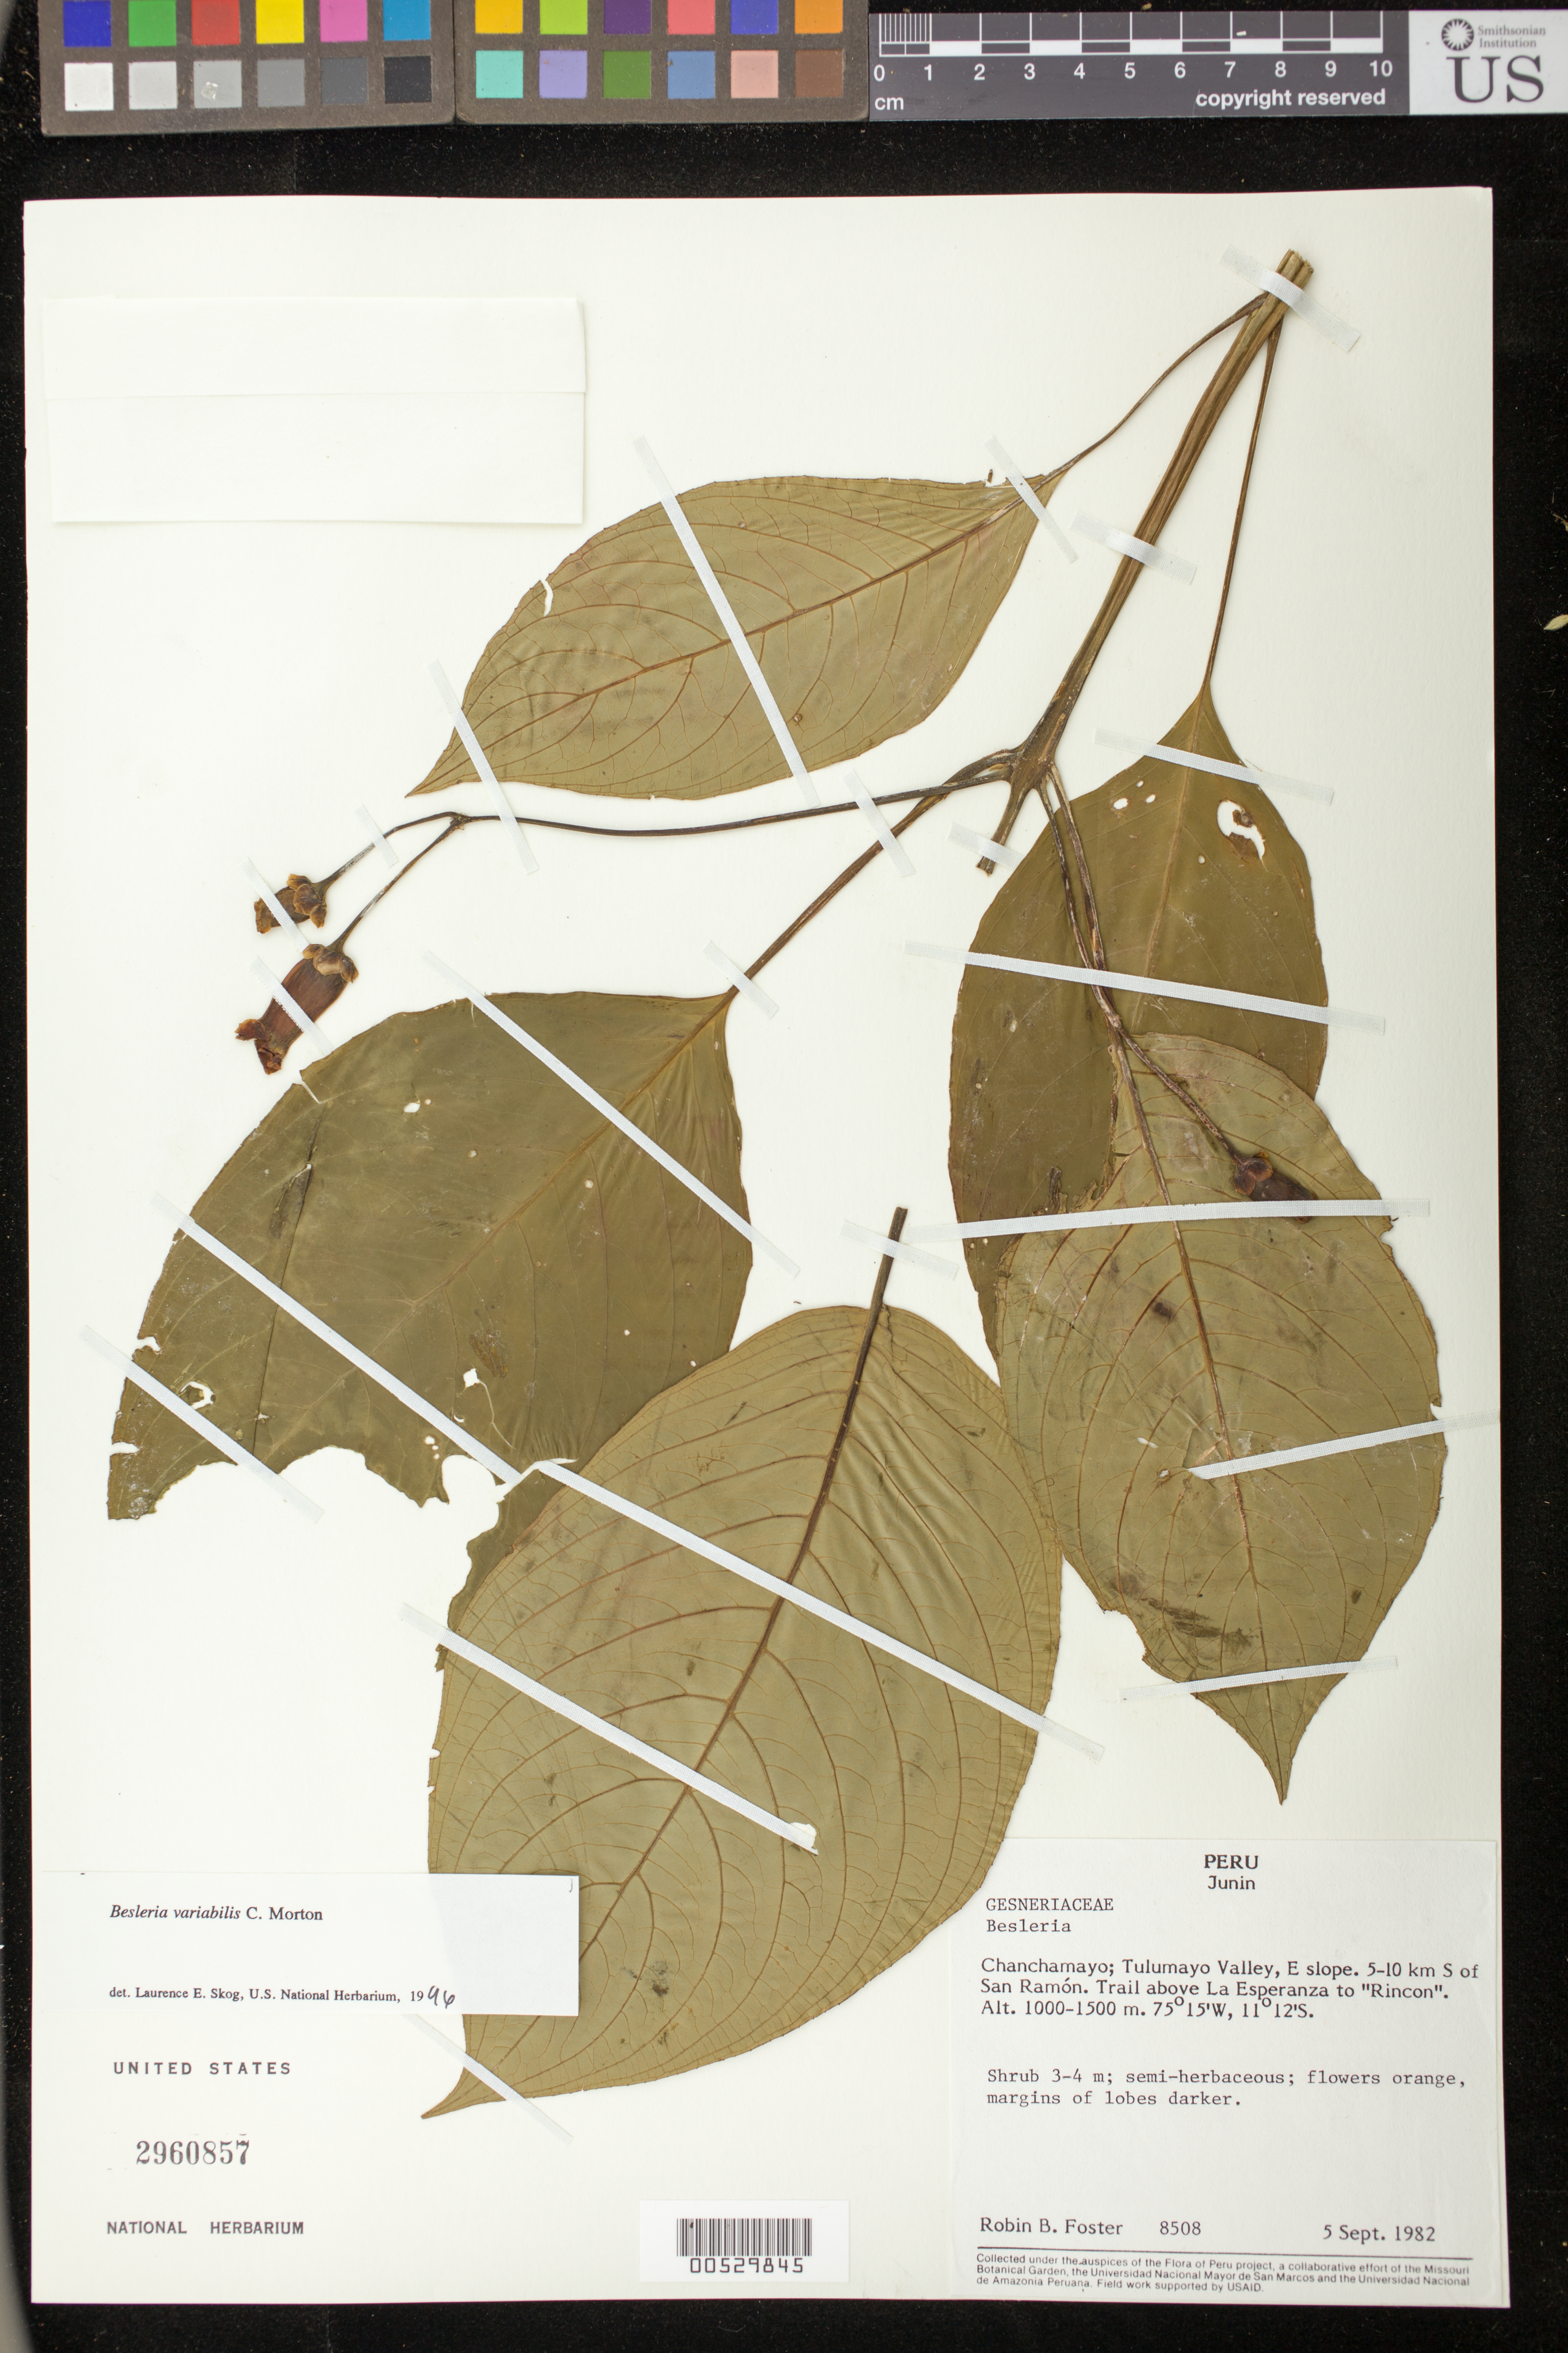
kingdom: Plantae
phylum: Tracheophyta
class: Magnoliopsida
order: Lamiales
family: Gesneriaceae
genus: Besleria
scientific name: Besleria variabilis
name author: C.V. Morton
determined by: Skog, Laurence E.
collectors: R. B. Foster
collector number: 8508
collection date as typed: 05 Sep 1982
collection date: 1982-09-05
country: Peru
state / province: Junín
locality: Chanchamayo; Tulumayo Valley, E slope, 5-10 km S of San Ramón, trail above La Esperanza to "Rincon"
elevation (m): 1000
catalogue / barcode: US 2960857